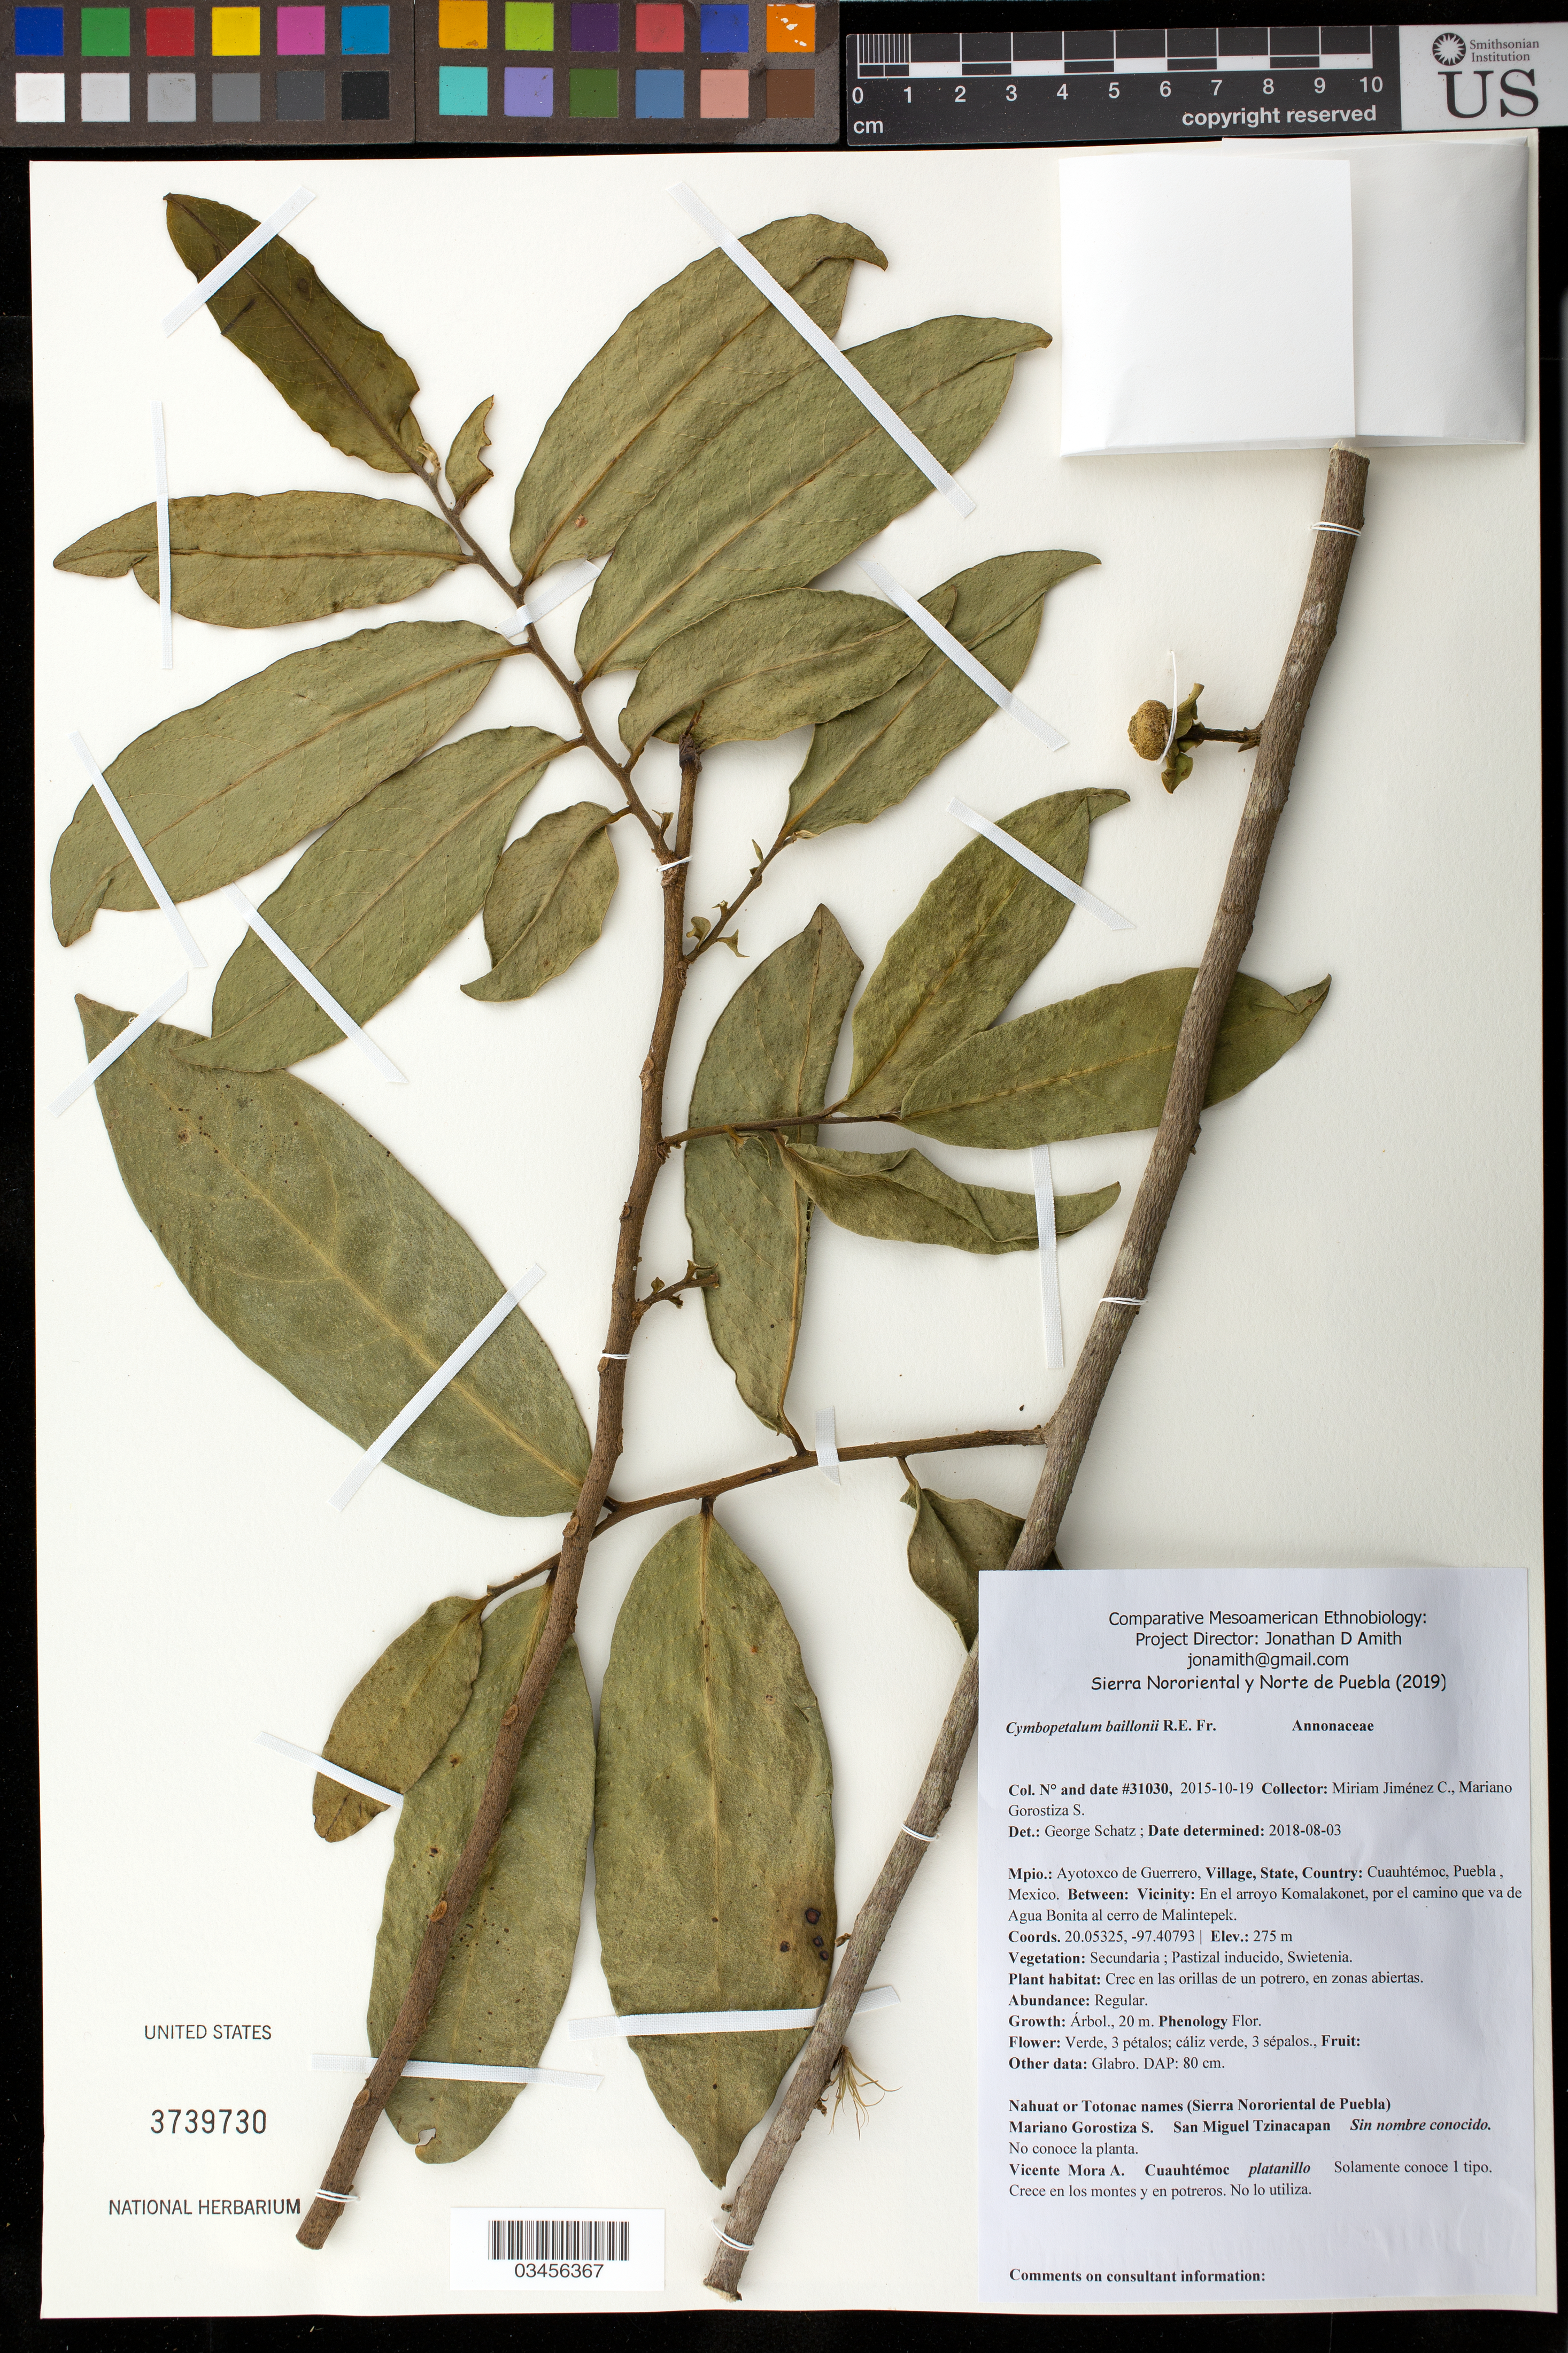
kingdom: Plantae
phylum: Tracheophyta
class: Magnoliopsida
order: Magnoliales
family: Annonaceae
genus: Cymbopetalum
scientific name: Cymbopetalum baillonii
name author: R.E. Fr.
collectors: M. Jiménez Chimil & M. Gorostiza S.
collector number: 31030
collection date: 2015-10-19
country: México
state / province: Puebla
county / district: Ayotoxco de Guerrero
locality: PUEBLO: Cuauhtémoc; LOCALIDAD EXACTA: Arroyo Komalakonet, por el camino que va de Agua Bonita al cerro de Malintepek.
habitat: Pastizal inducido con Swietenia | En las orillas de un potrero, en zonas abiertas.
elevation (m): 275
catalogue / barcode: US 3739730